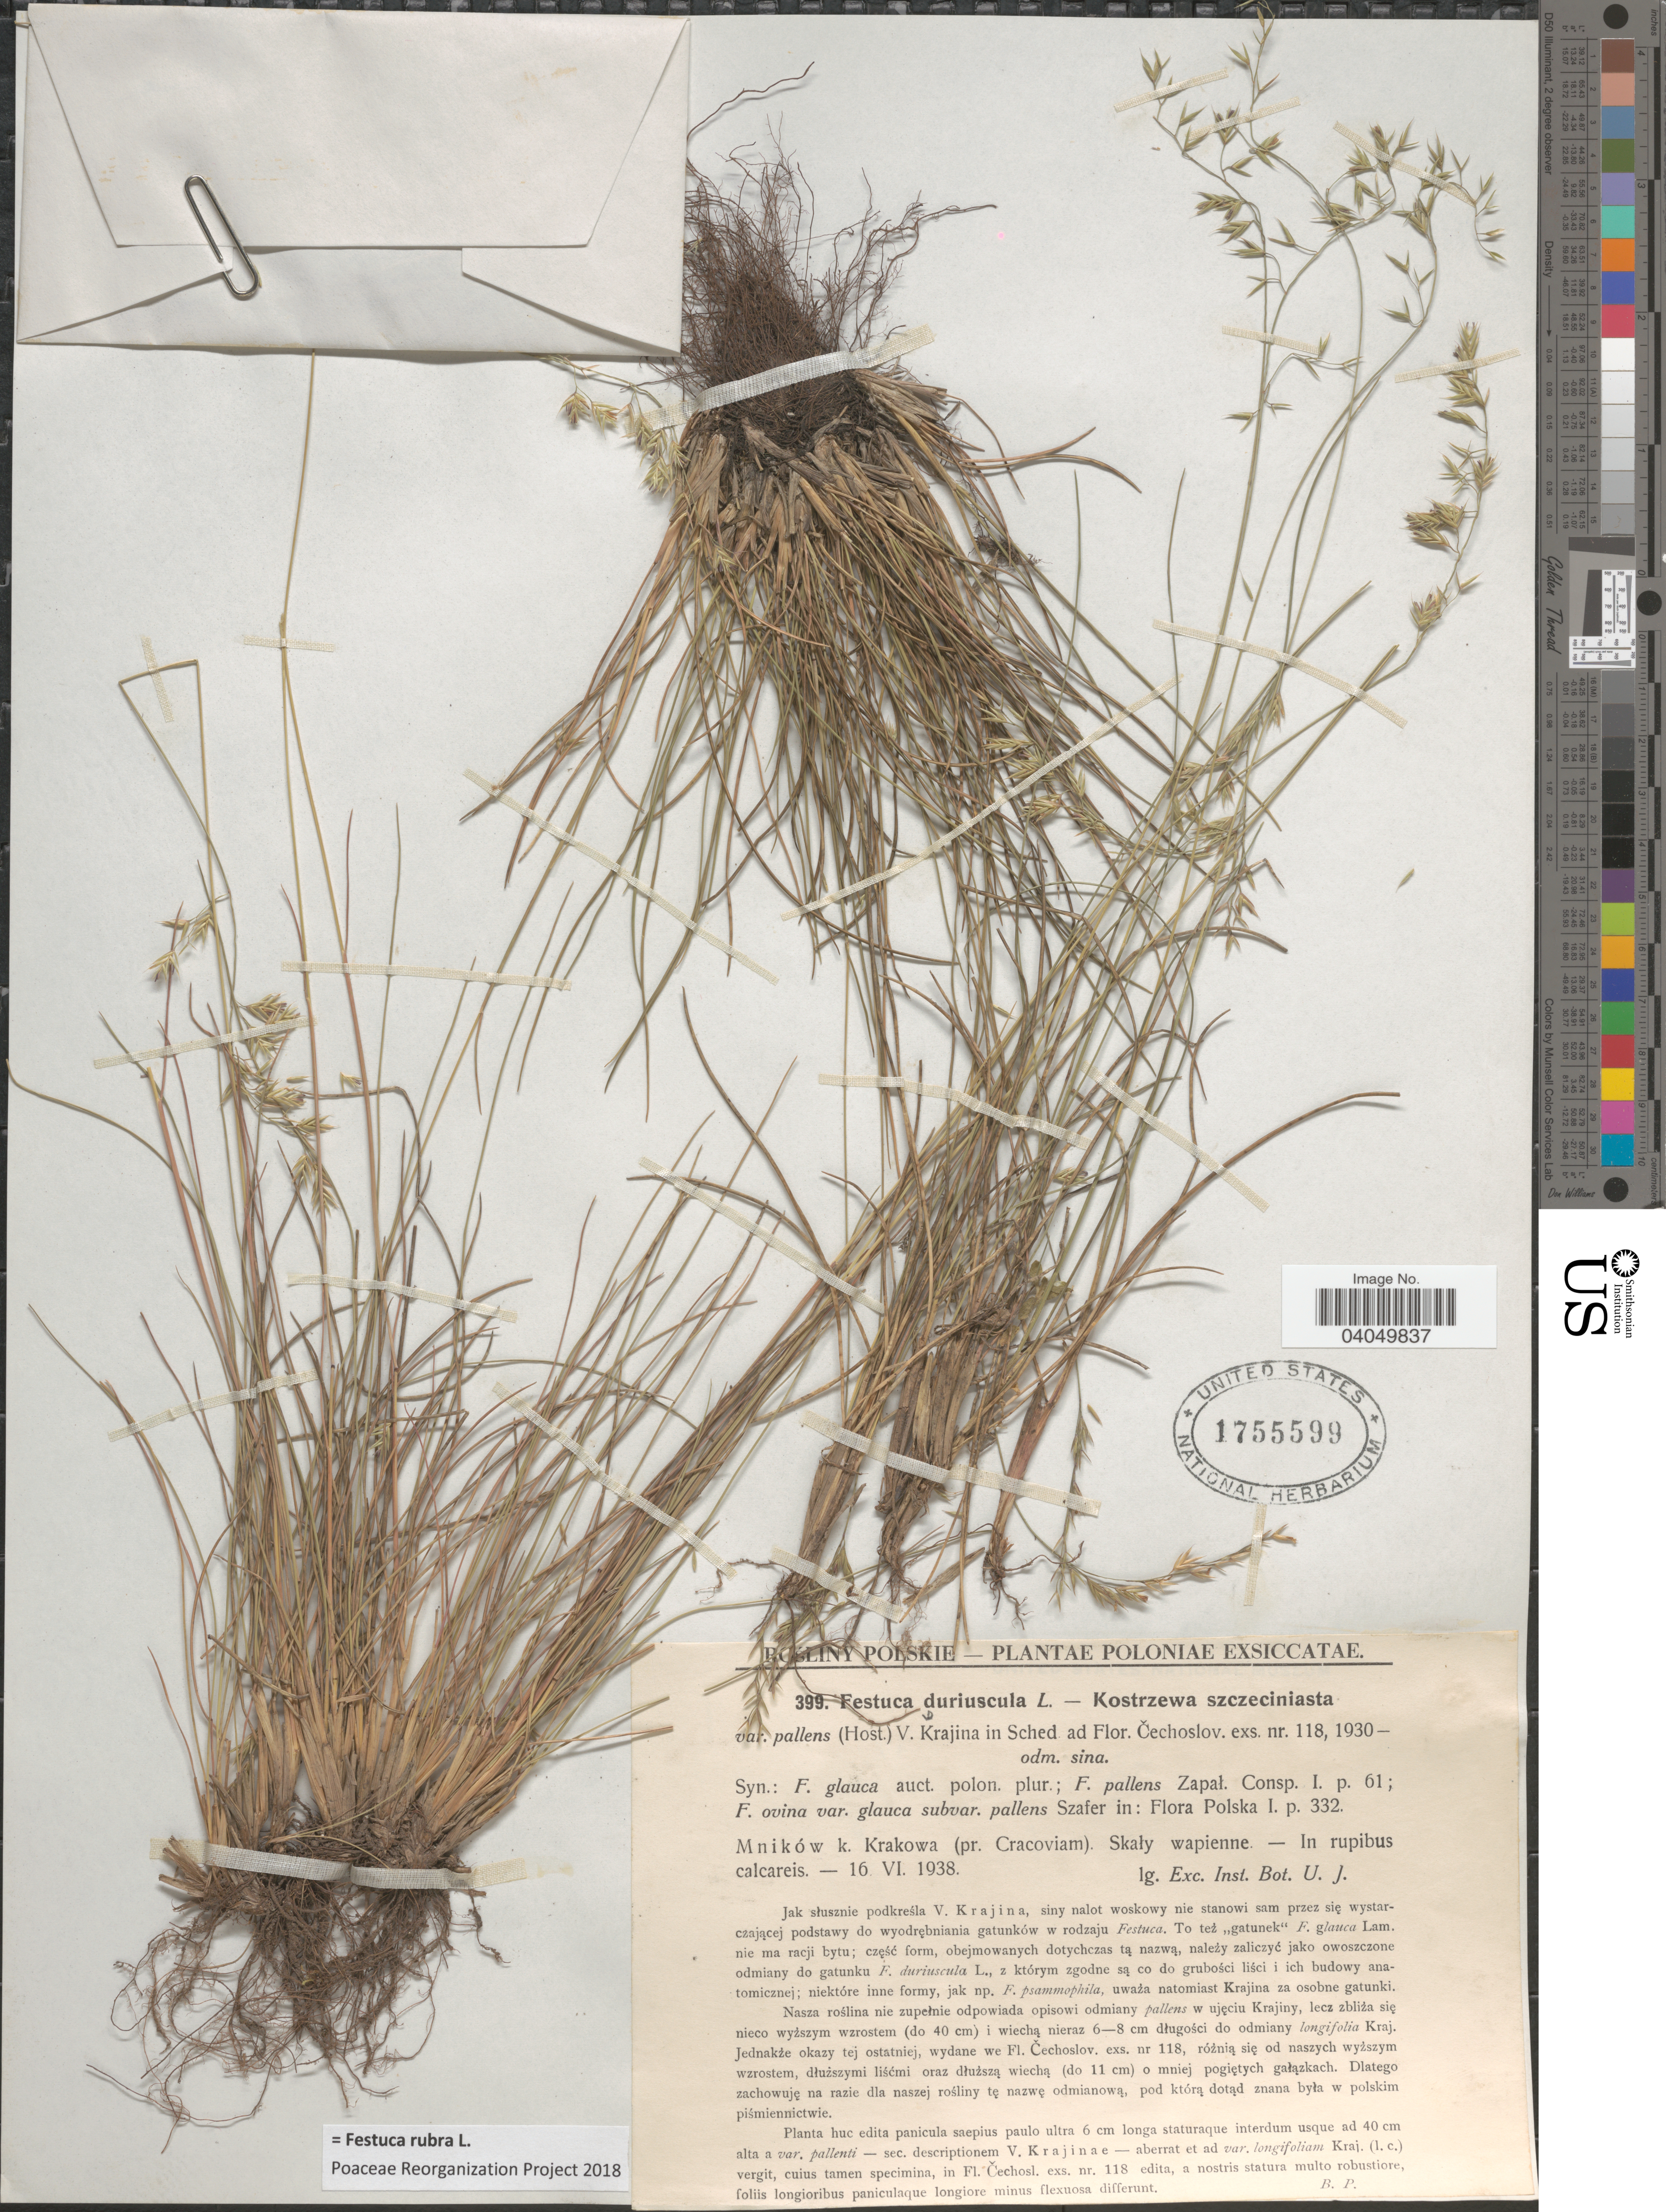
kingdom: Plantae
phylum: Tracheophyta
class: Liliopsida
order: Poales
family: Poaceae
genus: Festuca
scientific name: Festuca rubra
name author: L.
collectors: Exc. Inst. Bot. U. J.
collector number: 399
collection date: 1938-06-16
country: Poland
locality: Mników k. Krakowa (pr. Cracoviam). Skaly wapienne. - In rupibus calcareis.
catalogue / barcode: US 1755599